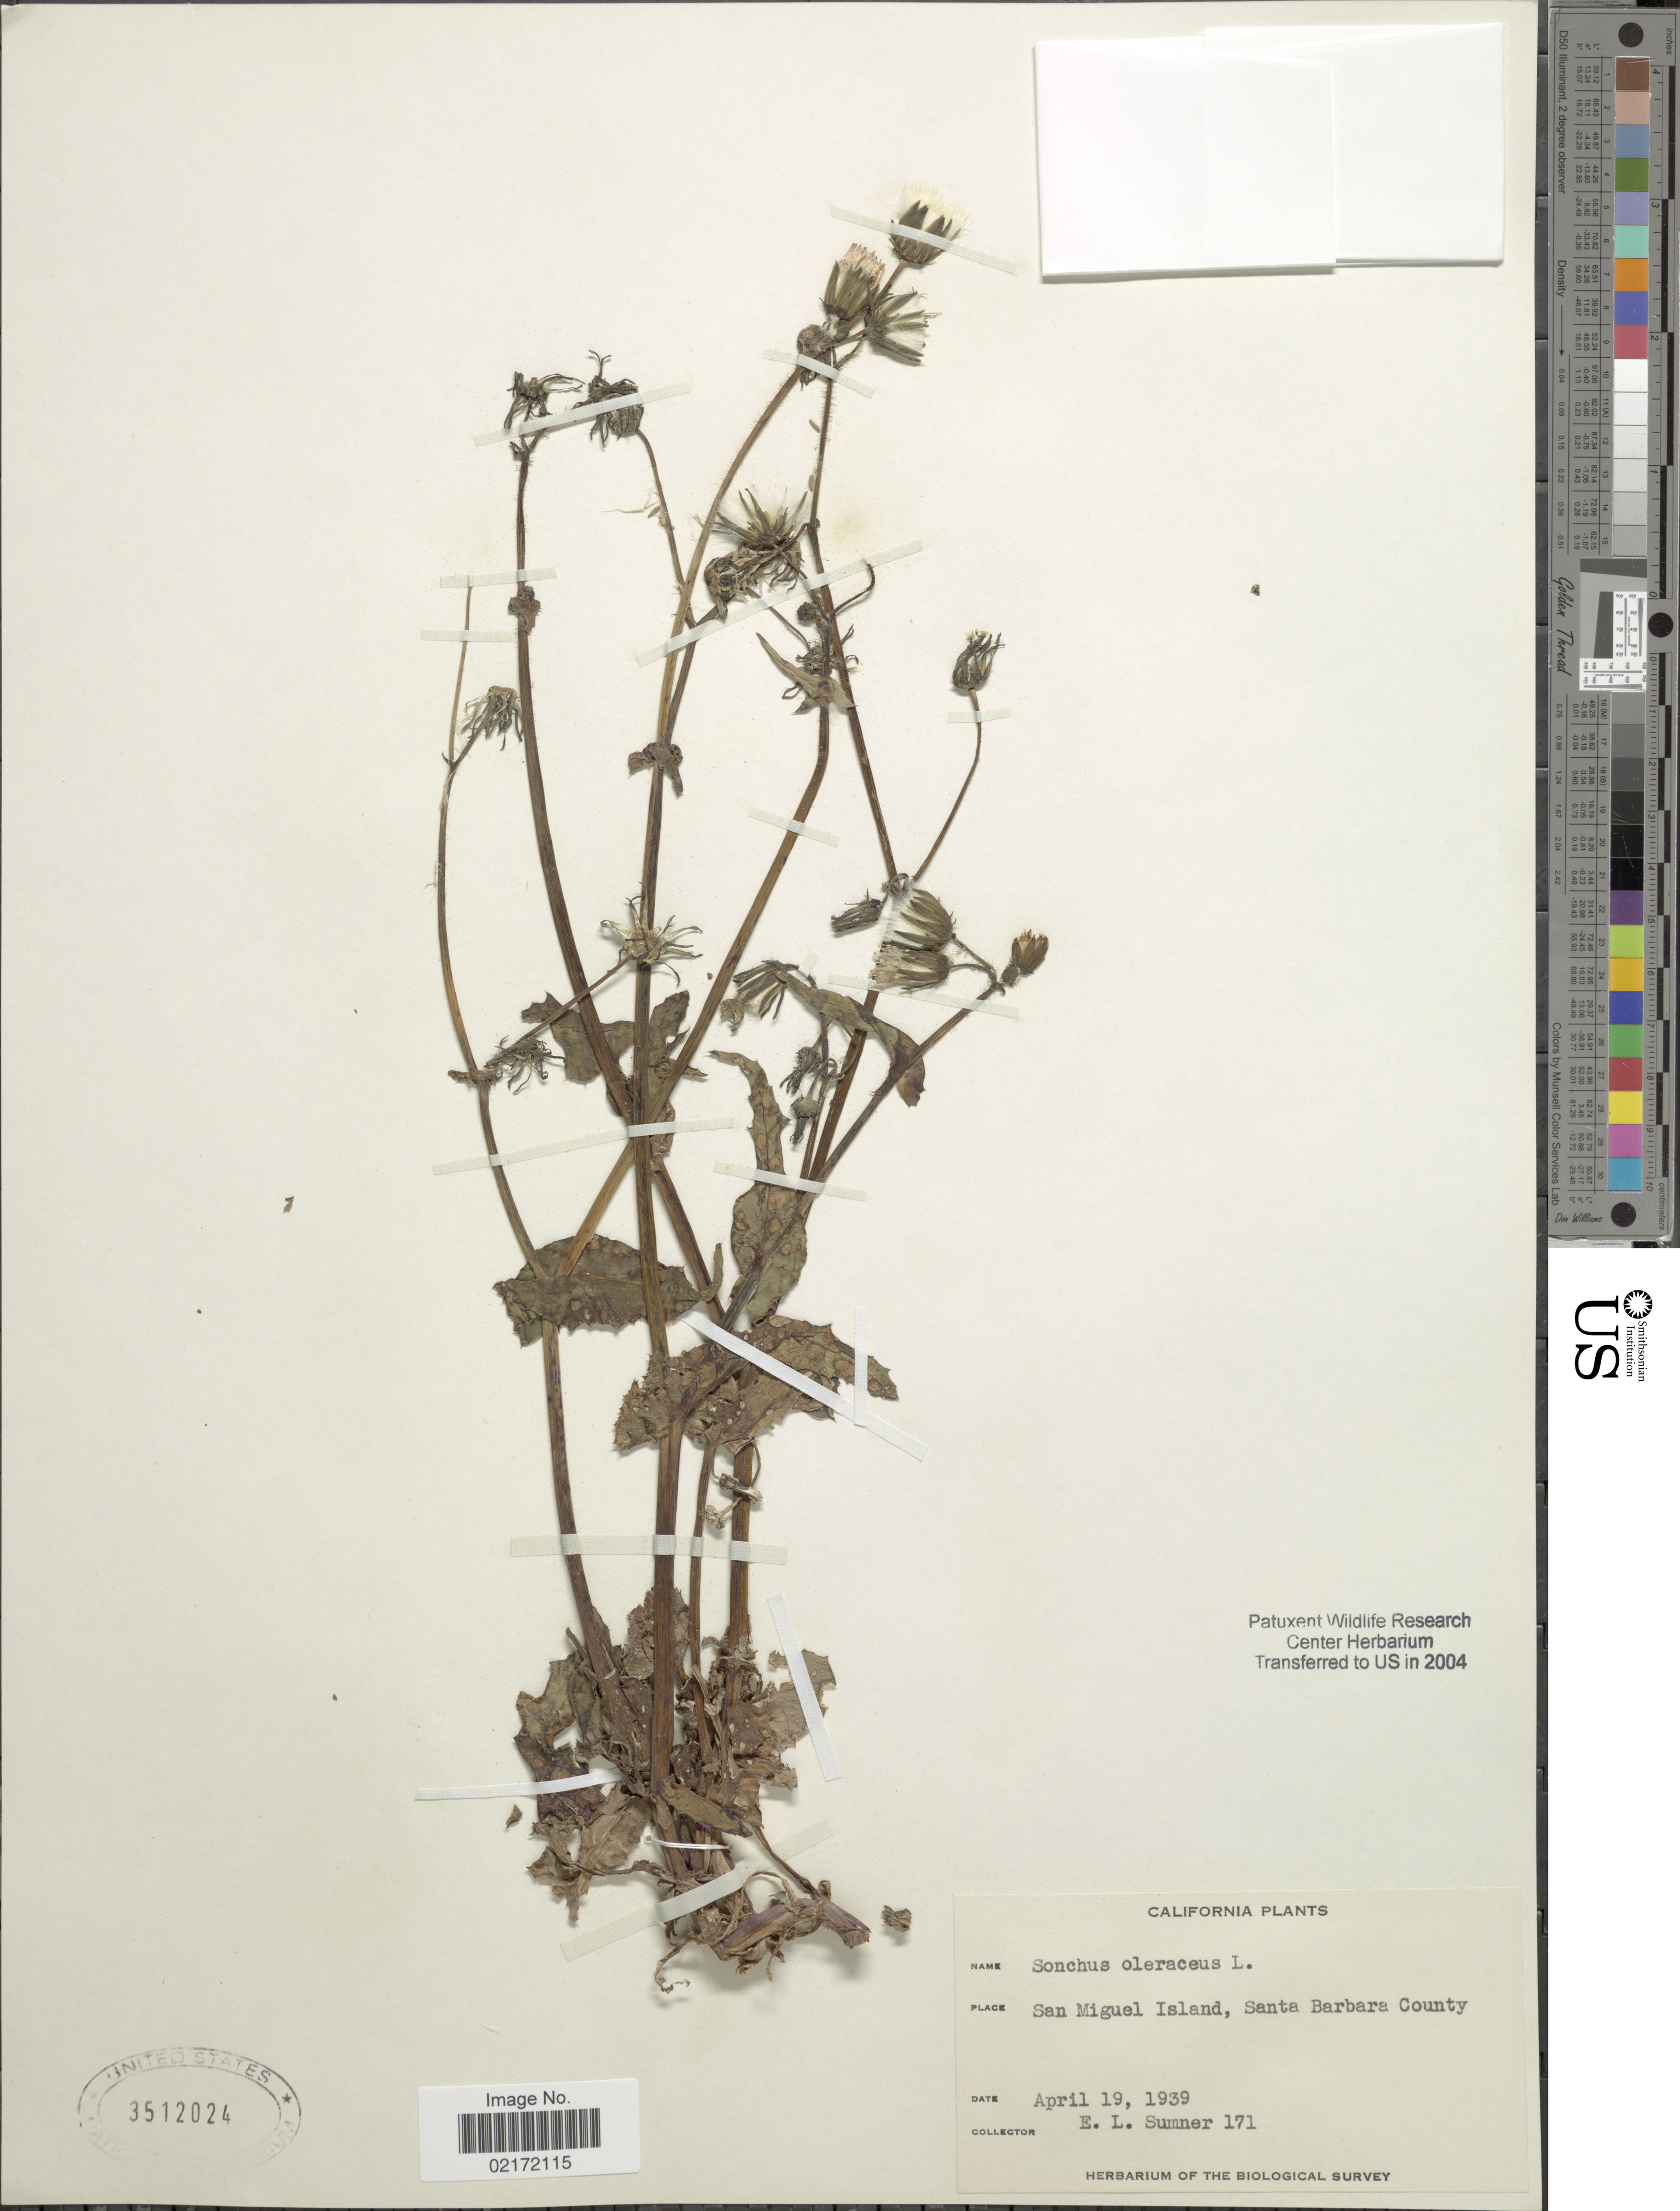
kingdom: Plantae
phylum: Tracheophyta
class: Magnoliopsida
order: Asterales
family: Asteraceae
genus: Sonchus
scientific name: Sonchus oleraceus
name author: L.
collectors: E. Sumner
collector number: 171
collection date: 1939-04-19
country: United States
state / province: California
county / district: Santa Barbara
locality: San Miguel Island, Santa Barbara County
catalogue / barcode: US 3512024